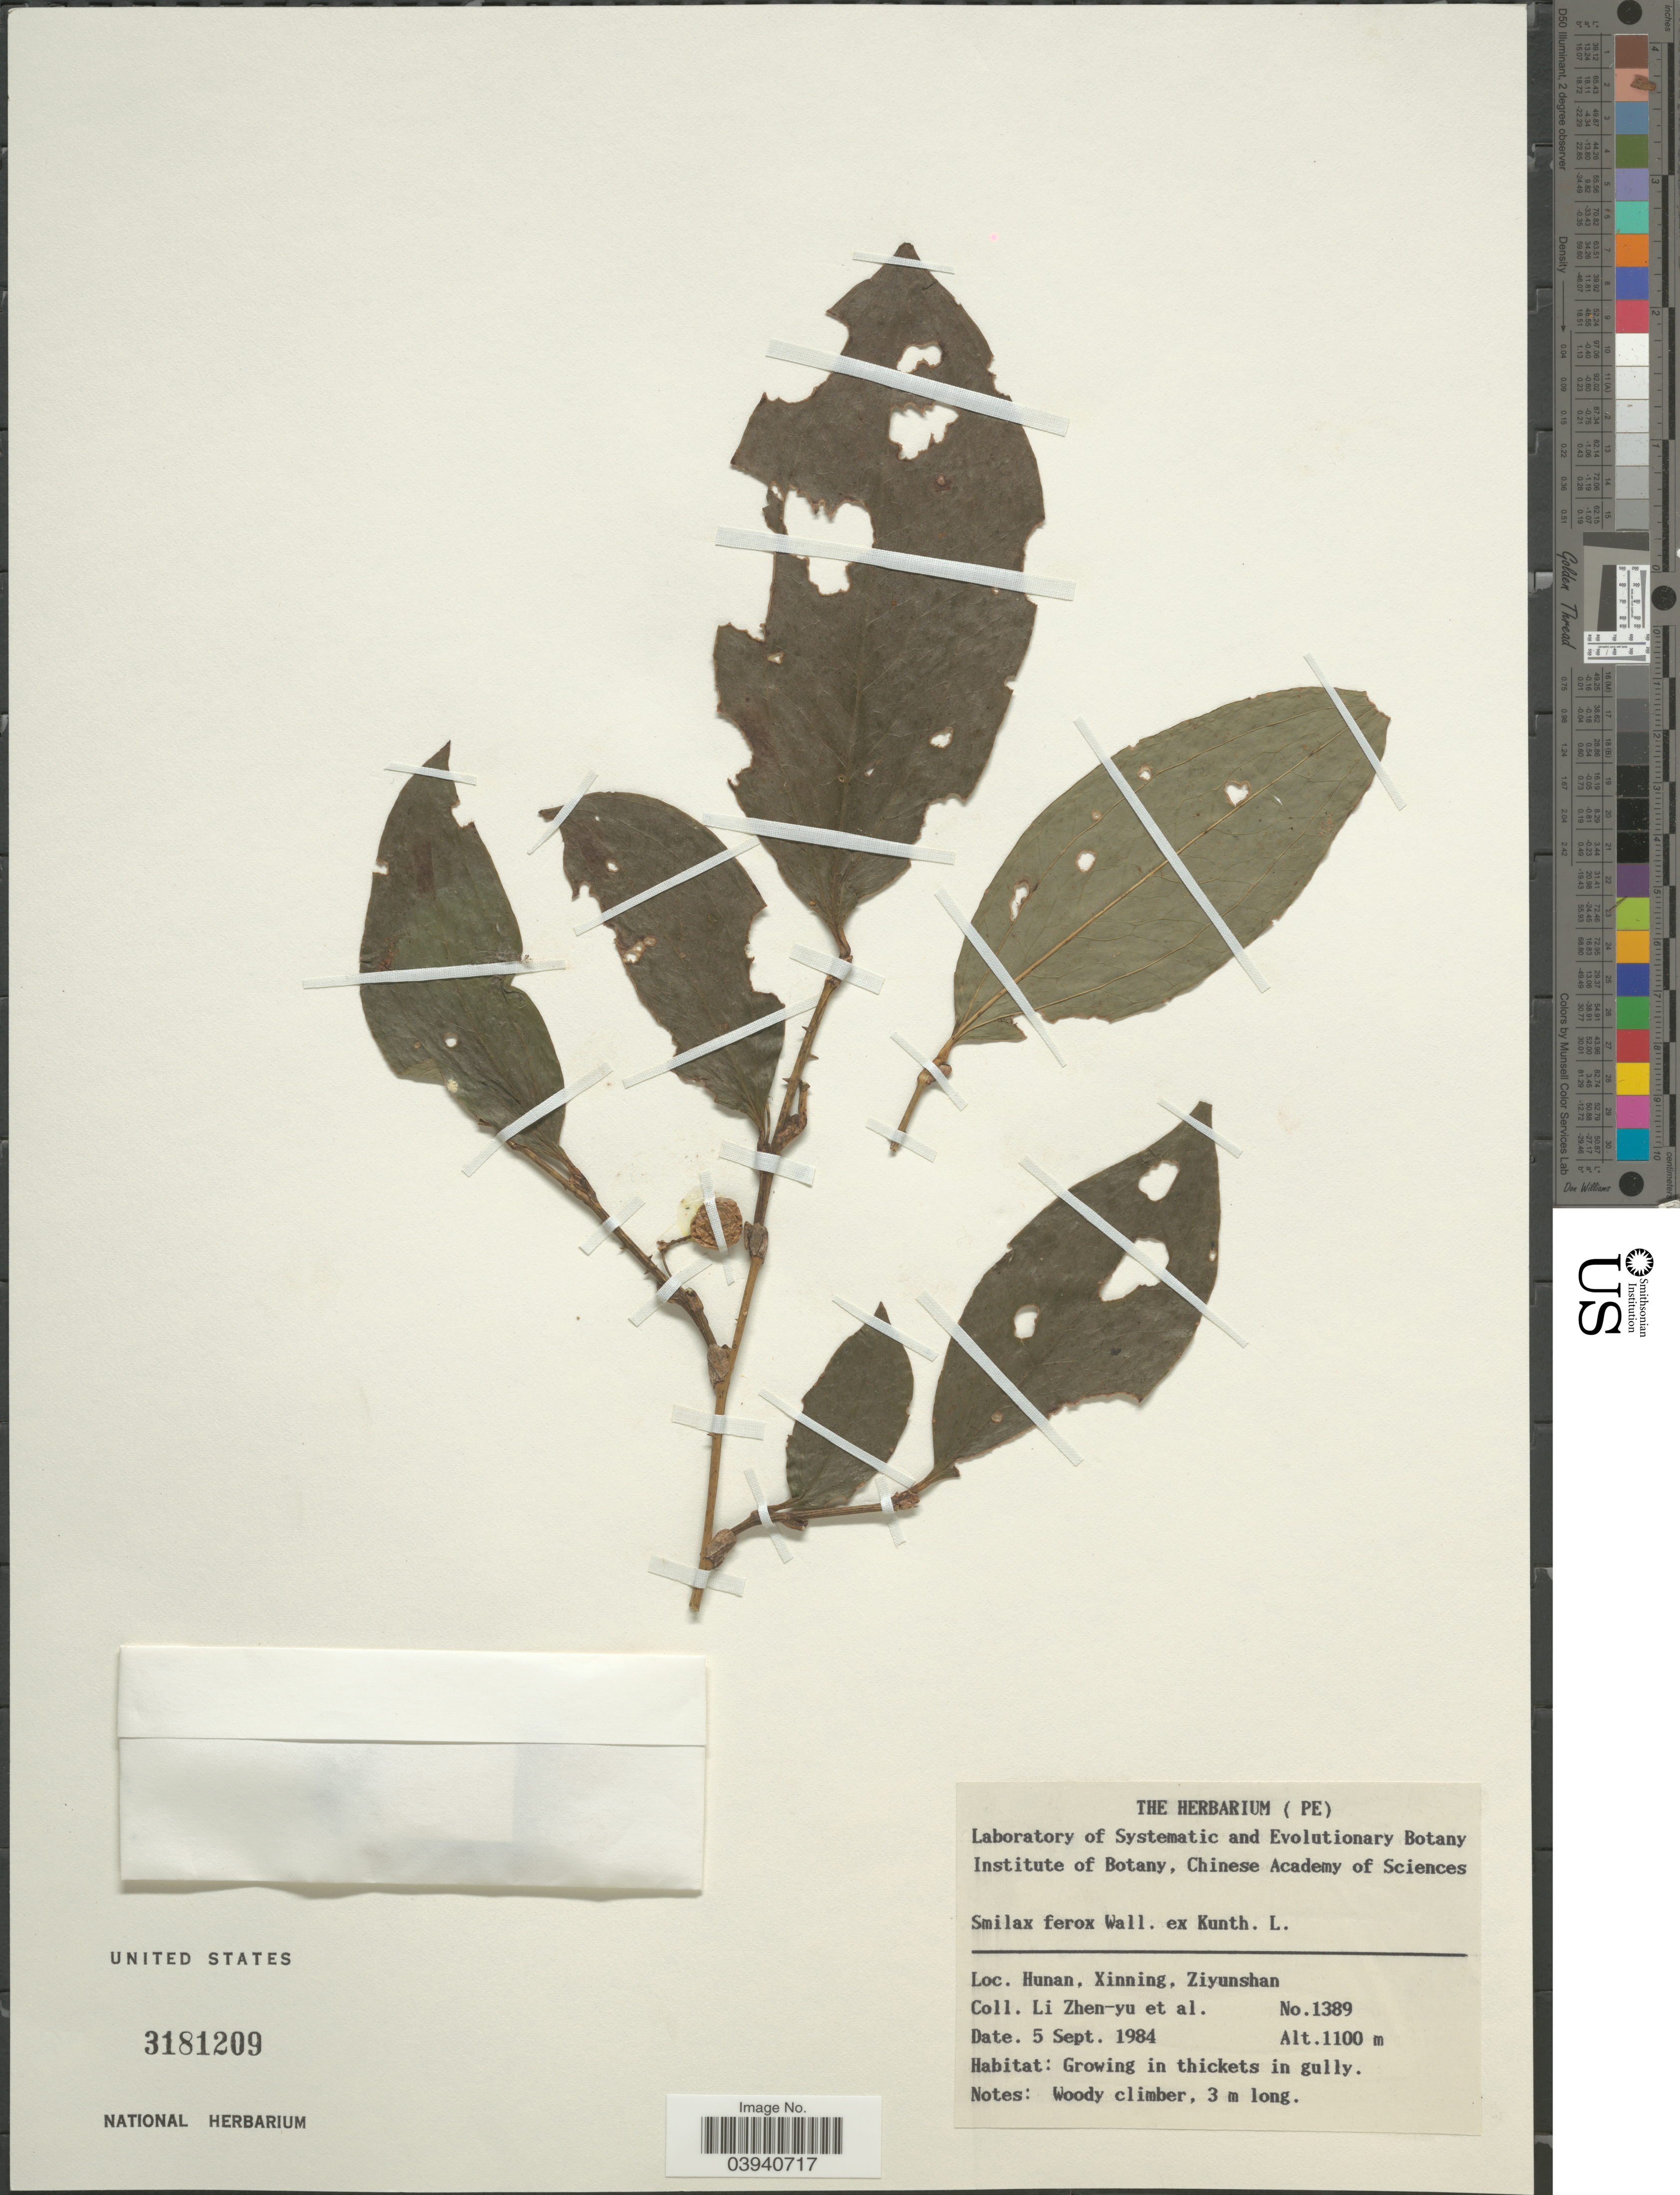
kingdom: Plantae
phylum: Tracheophyta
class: Liliopsida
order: Liliales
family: Smilacaceae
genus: Smilax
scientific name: Smilax ferox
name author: Wall. ex Kunth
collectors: Z. Y. Li & et al.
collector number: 1389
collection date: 1984-09-05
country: China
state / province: Hunan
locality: Xinning, Ziyunshan.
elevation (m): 1100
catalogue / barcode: US 3181209